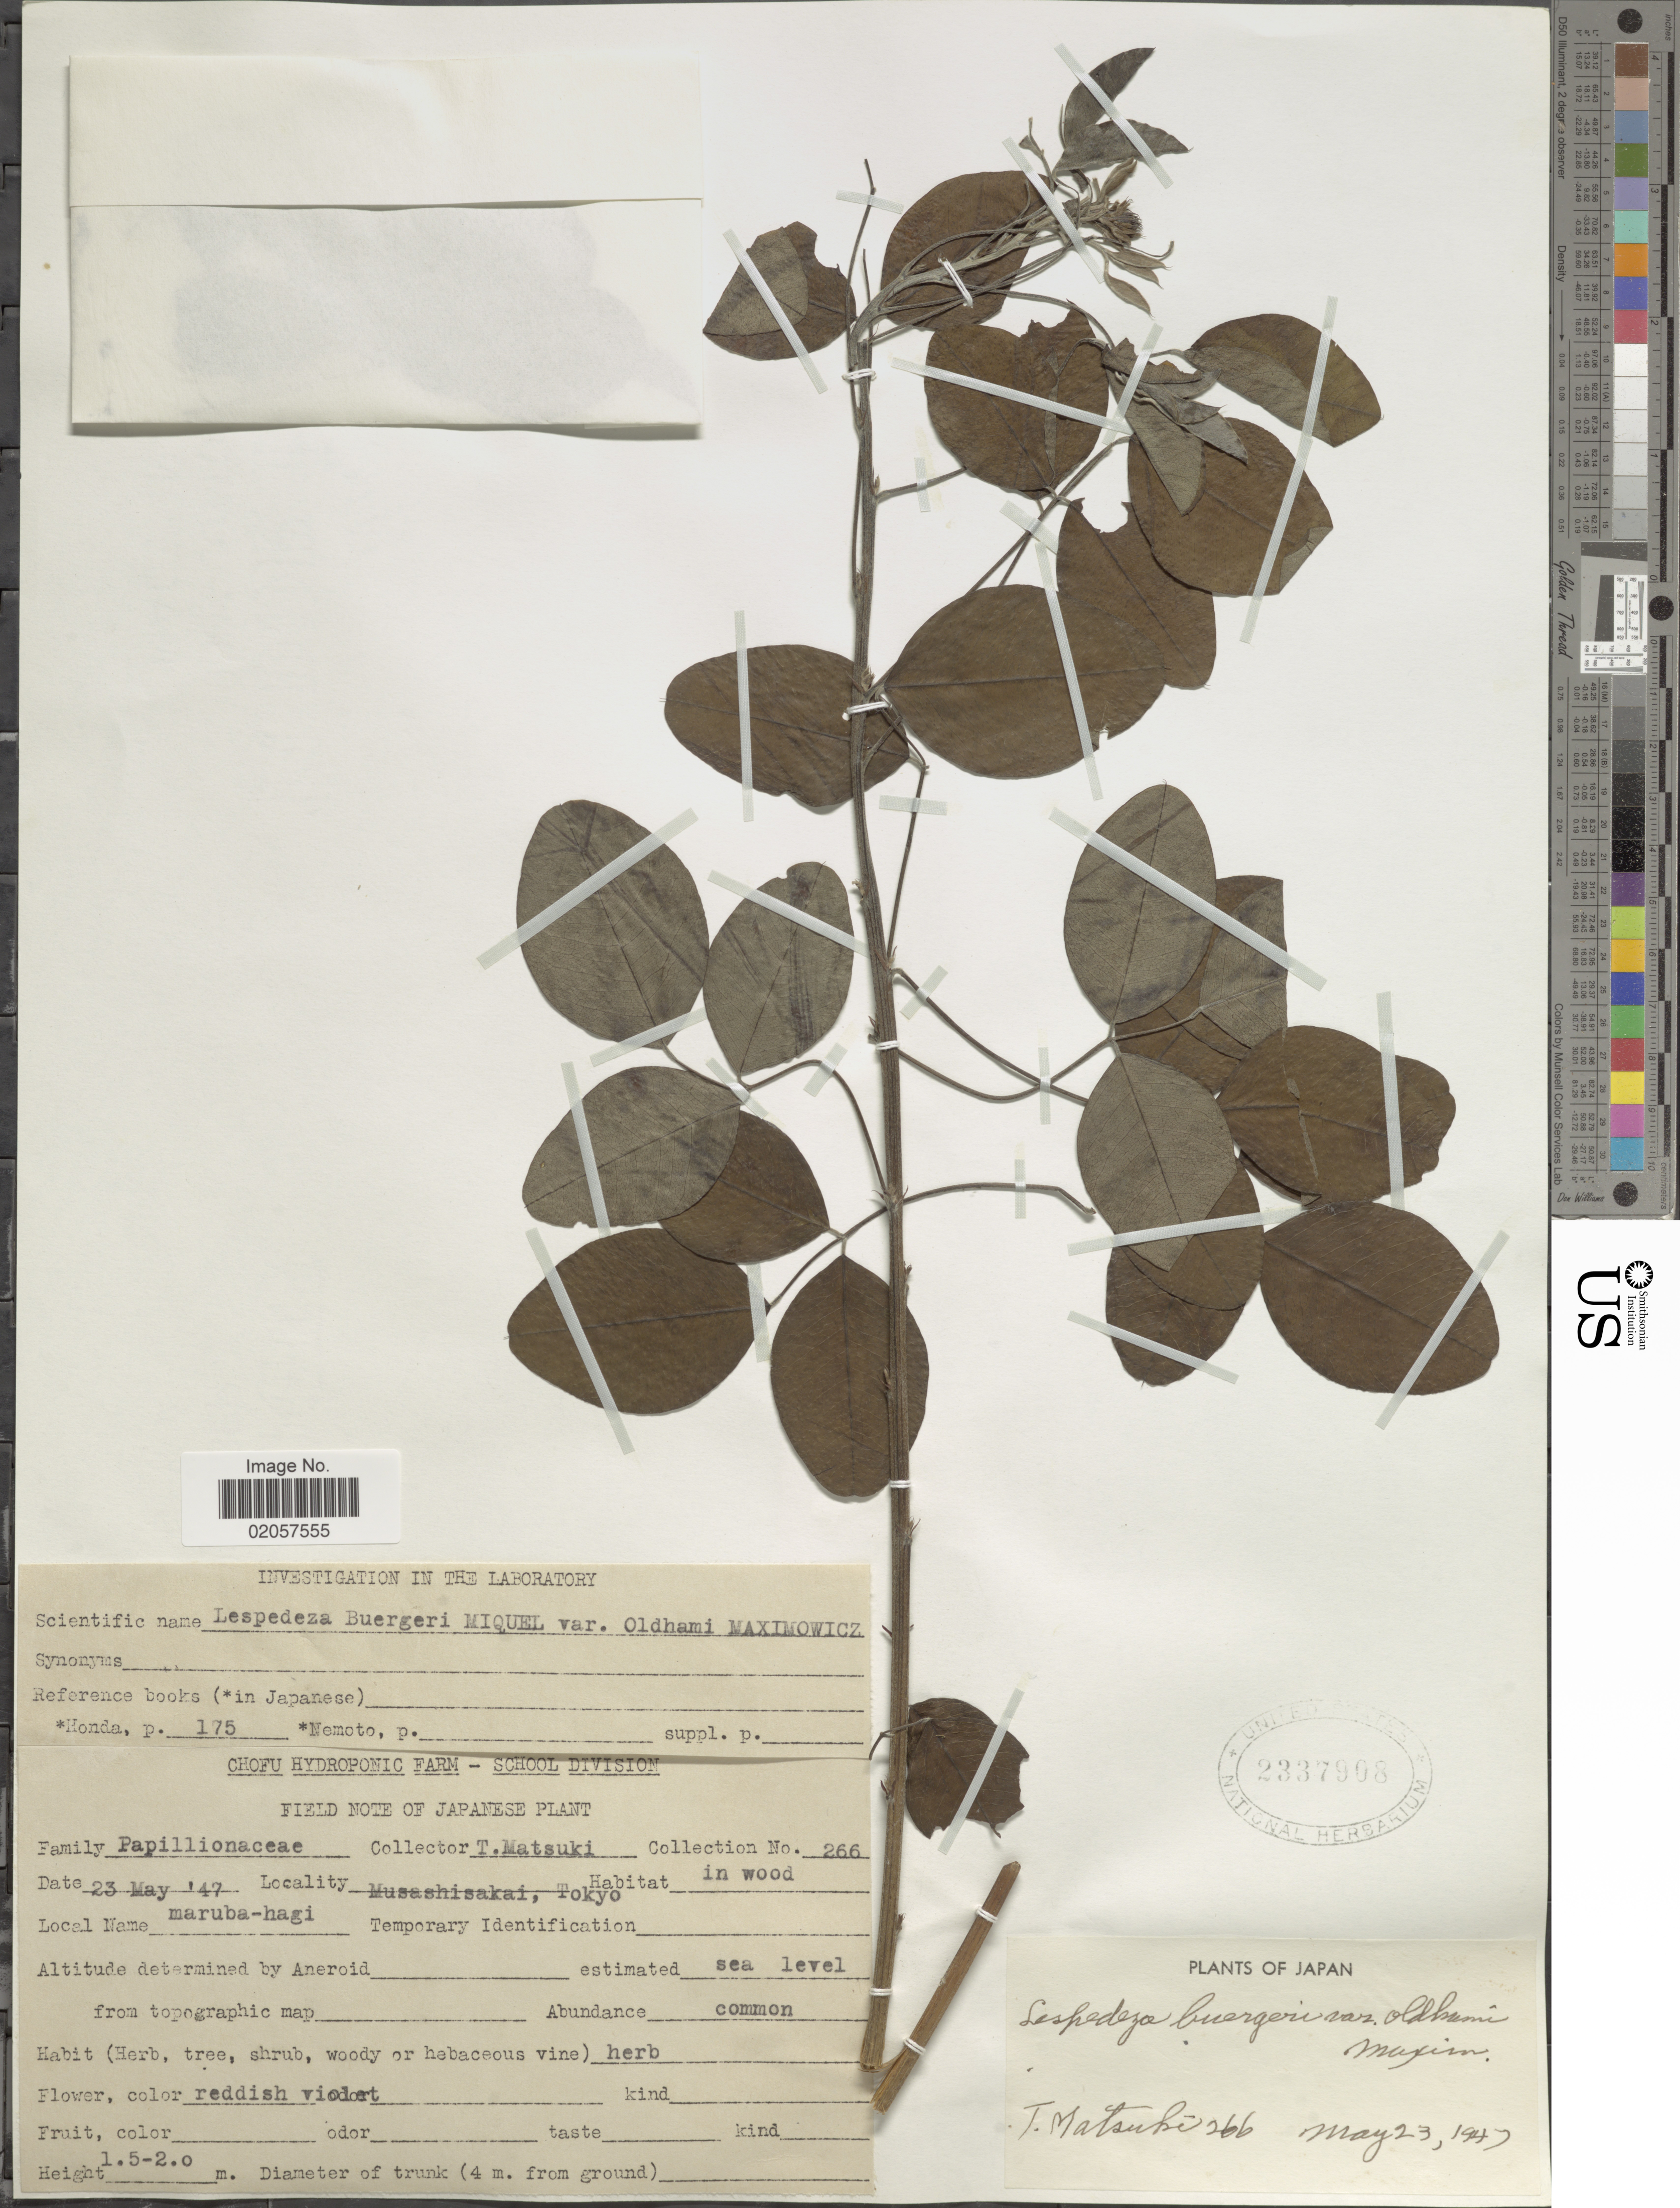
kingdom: Plantae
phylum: Tracheophyta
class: Magnoliopsida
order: Fabales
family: Fabaceae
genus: Lespedeza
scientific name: Lespedeza buergeri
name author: Miq.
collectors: T. Matsuki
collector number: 266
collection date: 1947-05-23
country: Japan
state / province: Tokyo, Federal City of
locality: Musashisakai, Tokyo.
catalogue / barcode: US 2337908